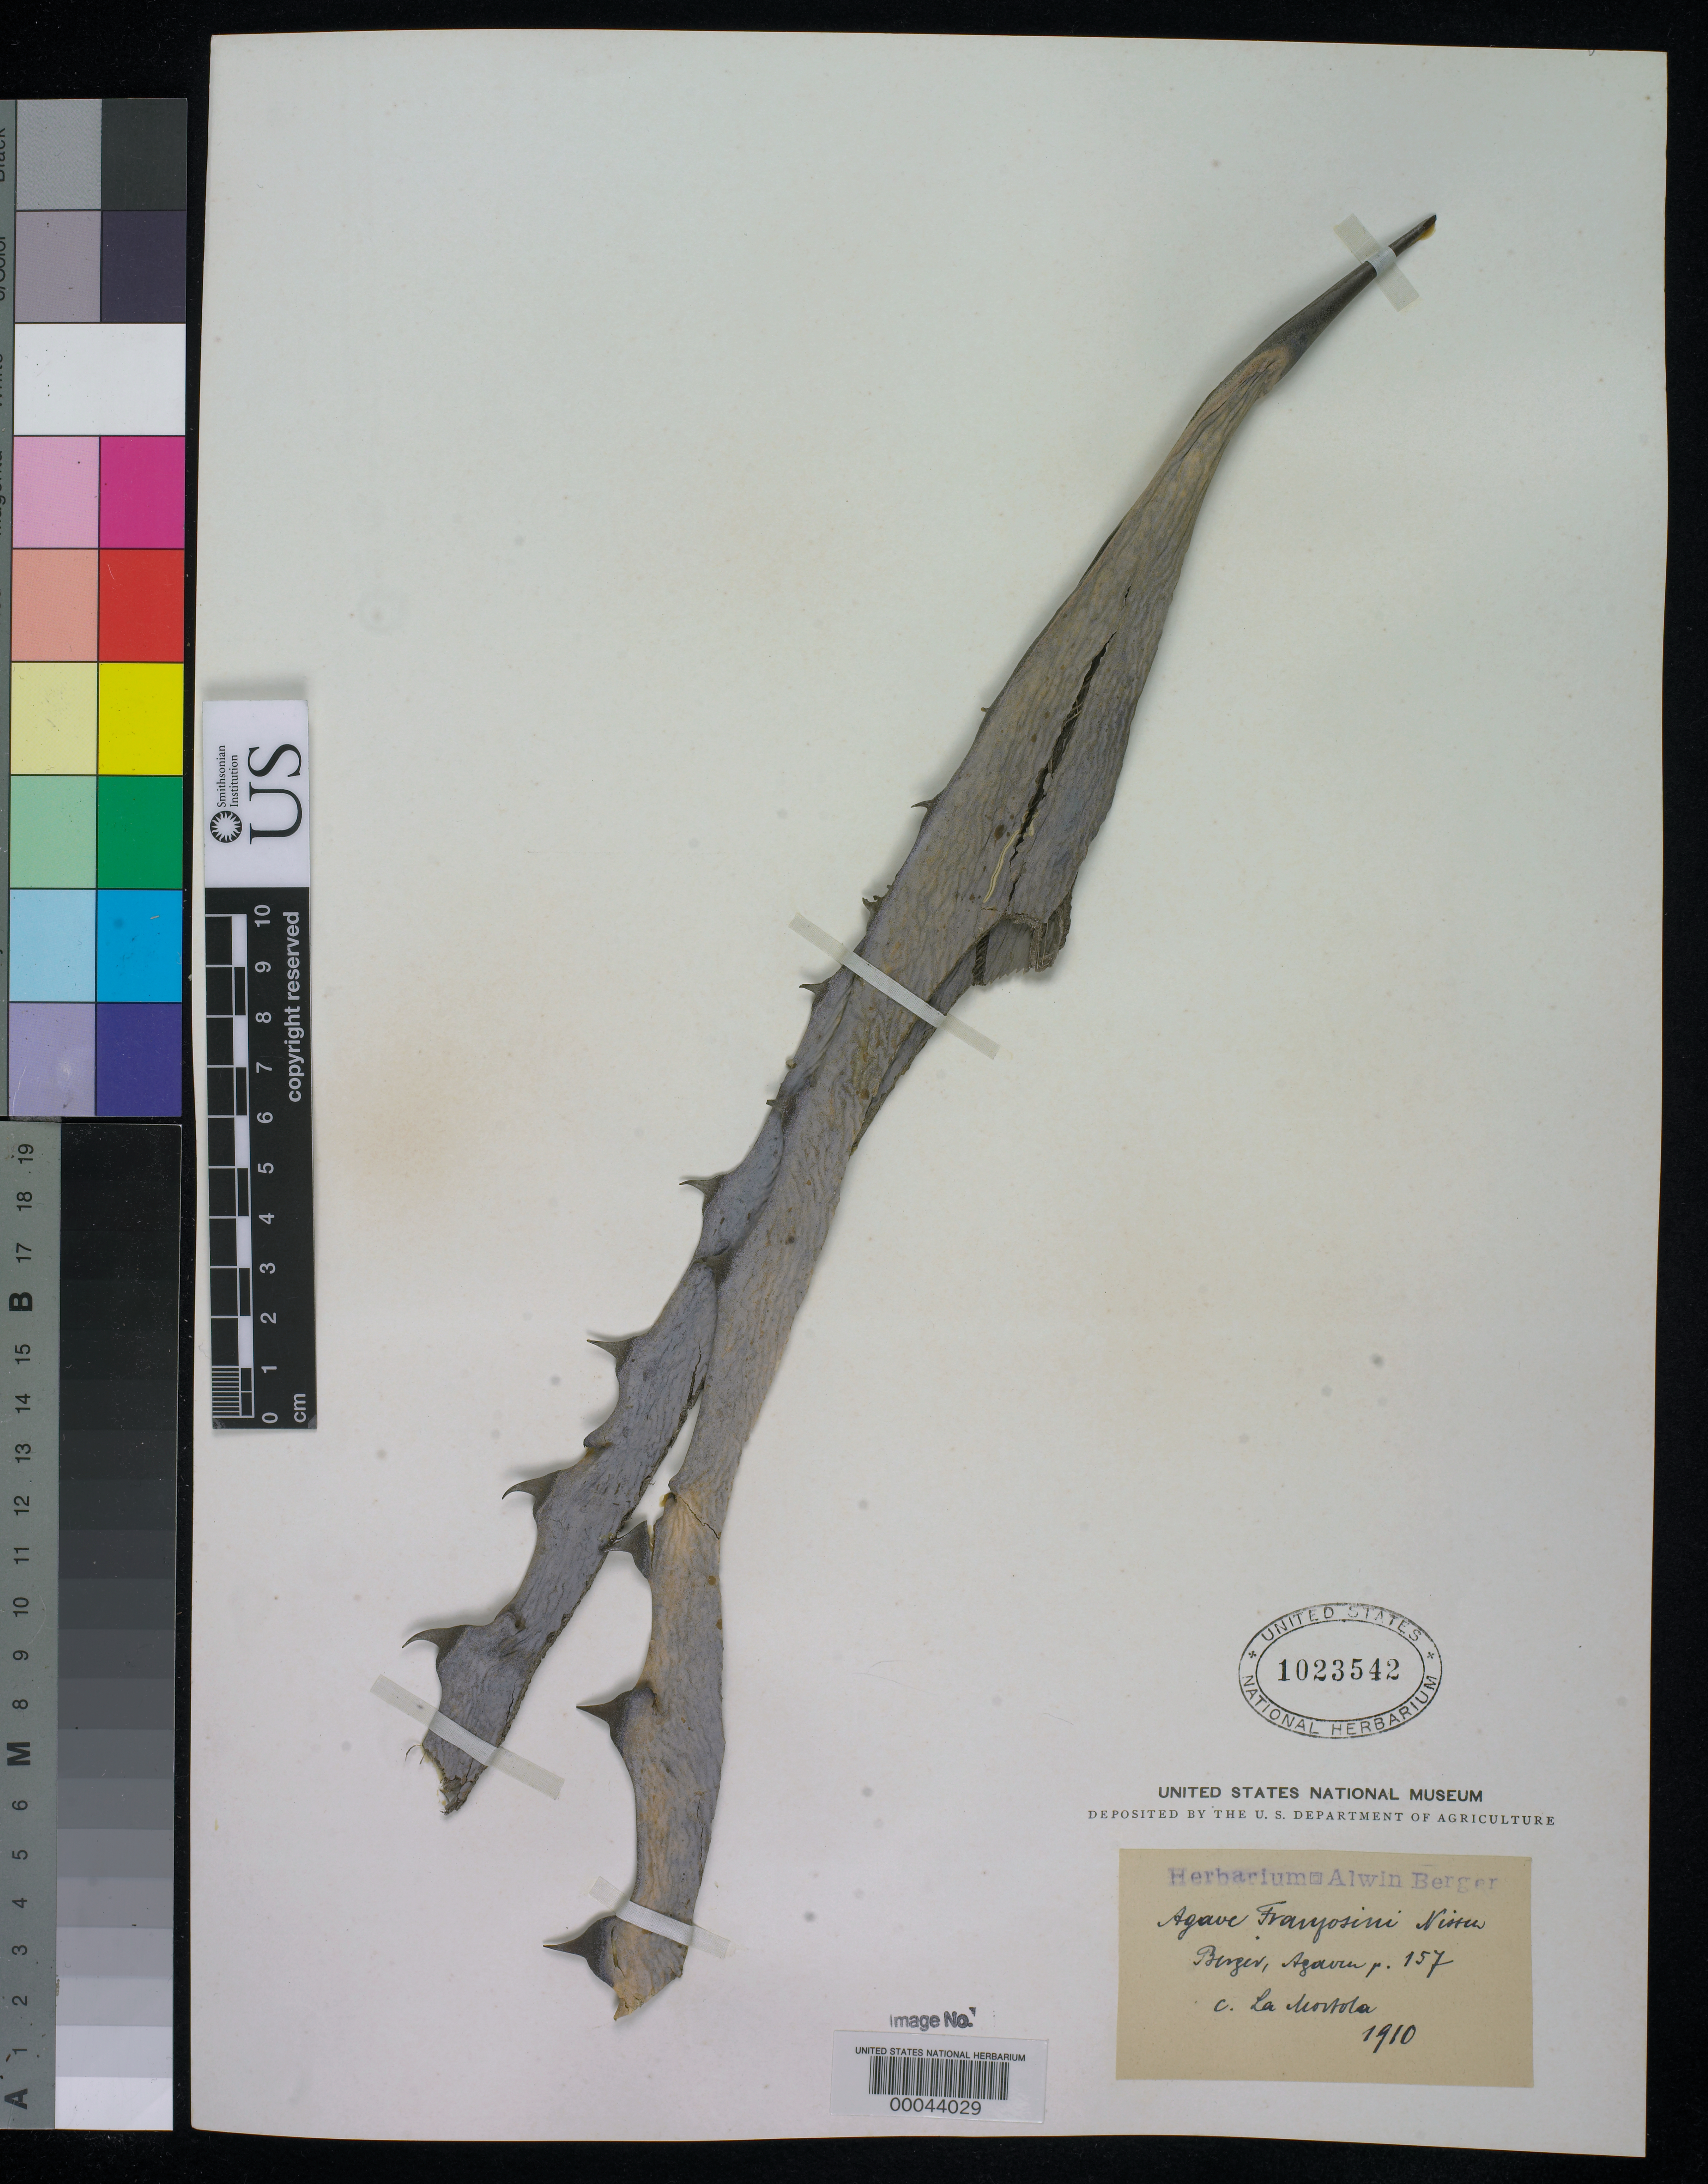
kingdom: Plantae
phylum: Tracheophyta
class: Liliopsida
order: Asparagales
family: Asparagaceae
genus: Agave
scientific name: Agave franzosini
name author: P. Sewell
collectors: ex herb. A. Berger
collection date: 1909-06-02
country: Mexico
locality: Cultivated at La Mortola, Italy.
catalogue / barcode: US 1023542